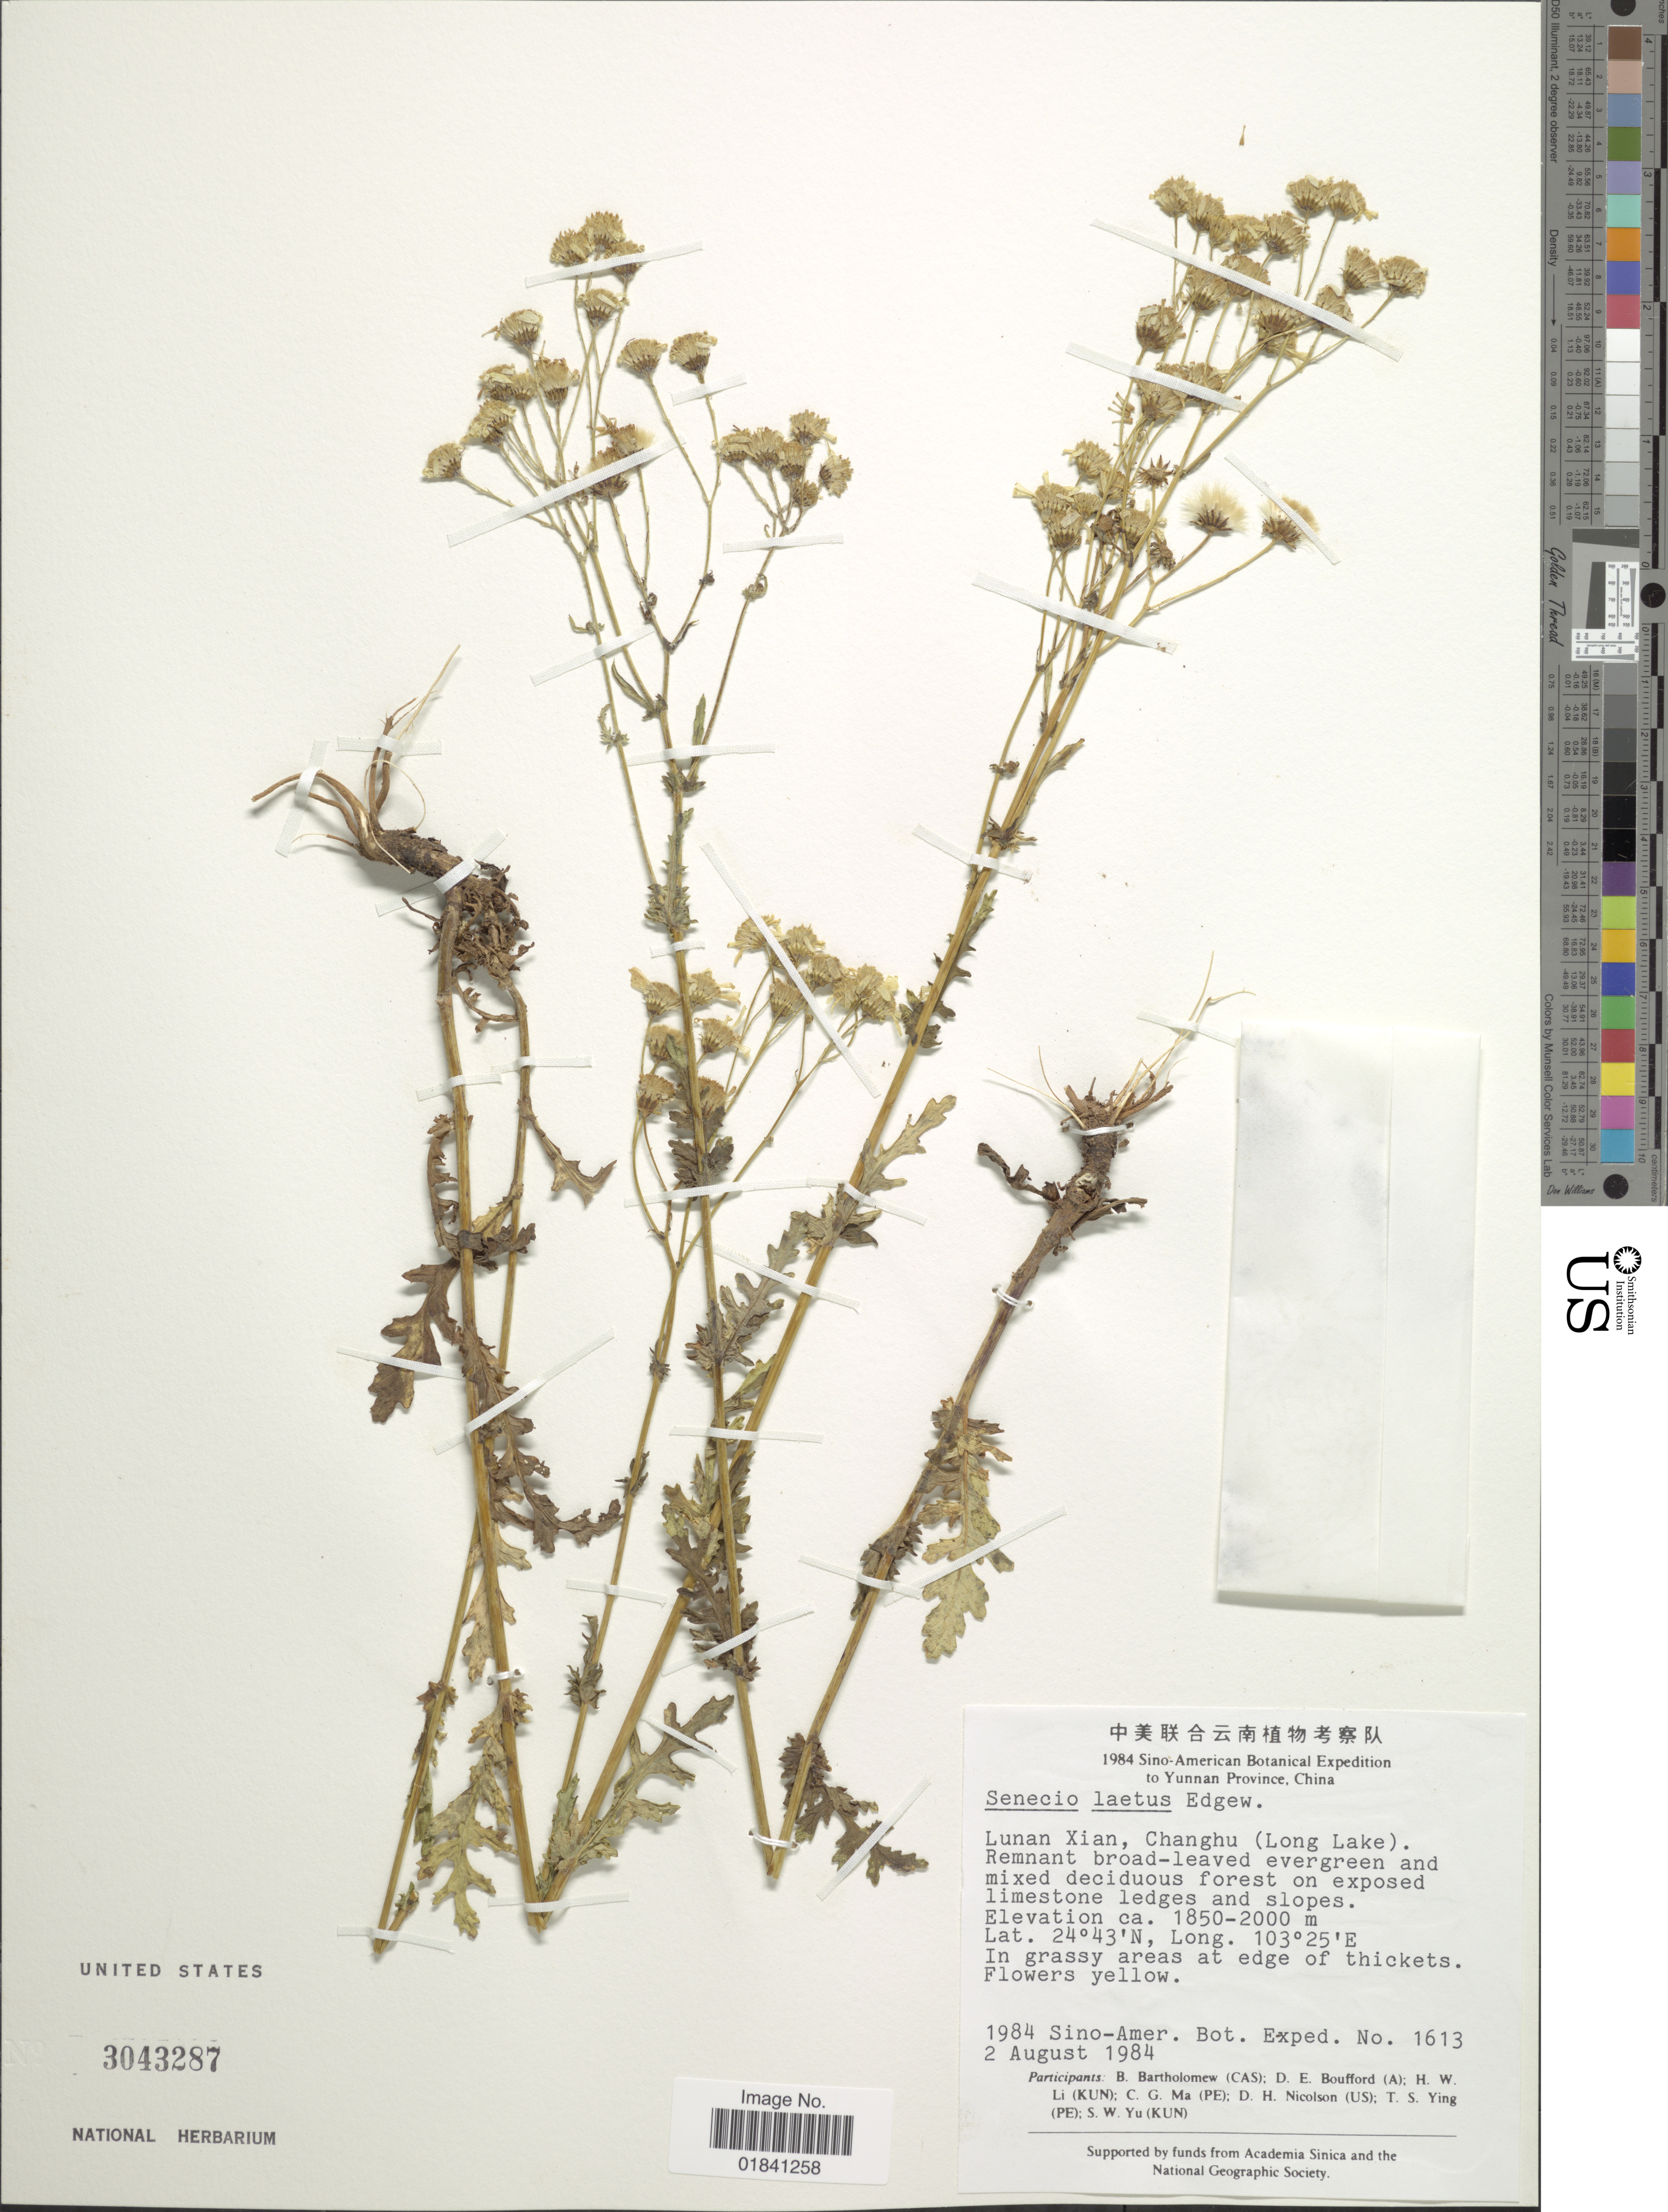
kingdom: Plantae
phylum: Tracheophyta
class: Magnoliopsida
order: Asterales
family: Asteraceae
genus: Senecio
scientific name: Senecio laetus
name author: Edgew.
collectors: Sino-Amer. Bot. Exped. 1984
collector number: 1613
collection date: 1984-08-02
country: China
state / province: Yunnan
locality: Lunan Xian, Changhu (Long Lake)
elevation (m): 1850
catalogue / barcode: US 3043287